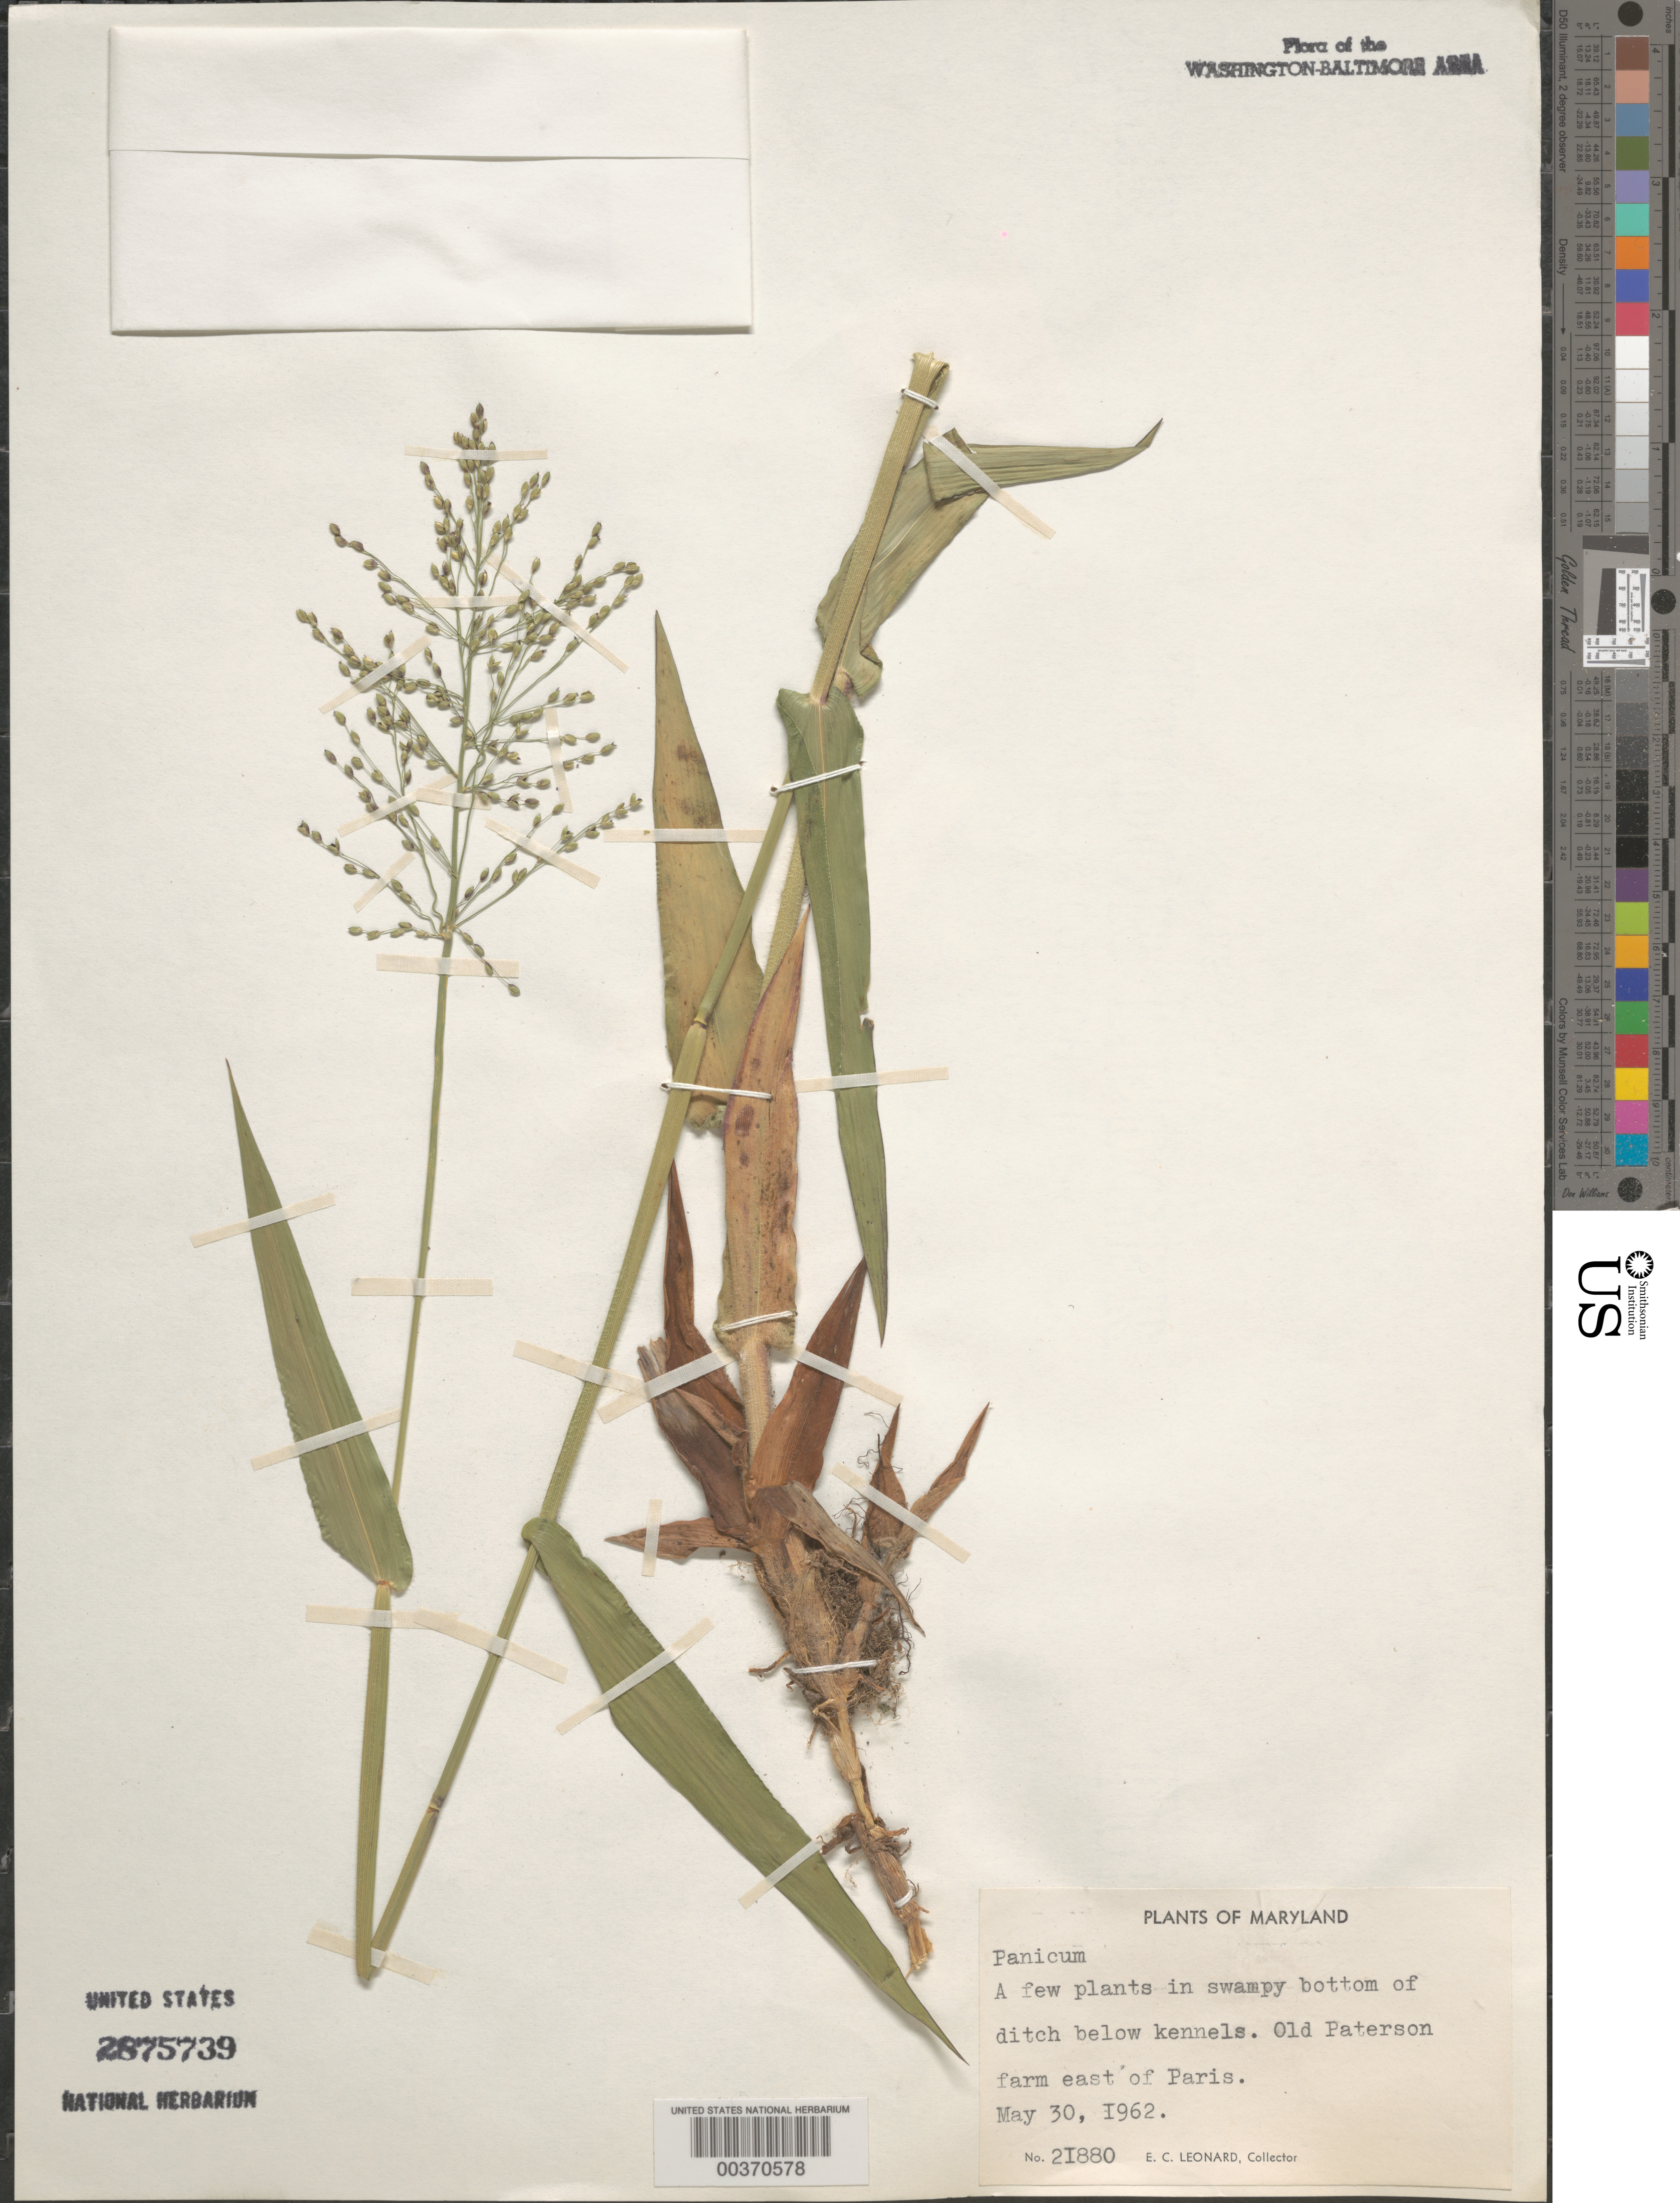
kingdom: Plantae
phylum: Tracheophyta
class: Liliopsida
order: Poales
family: Poaceae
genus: Panicum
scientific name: Panicum sp.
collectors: E. C. Leonard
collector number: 21880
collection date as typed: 30 May 1962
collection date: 1962-05-30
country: United States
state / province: Maryland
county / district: Calvert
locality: East of Paris, Patterson Farm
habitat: Swampy bottom of ditch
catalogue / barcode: US 2875739